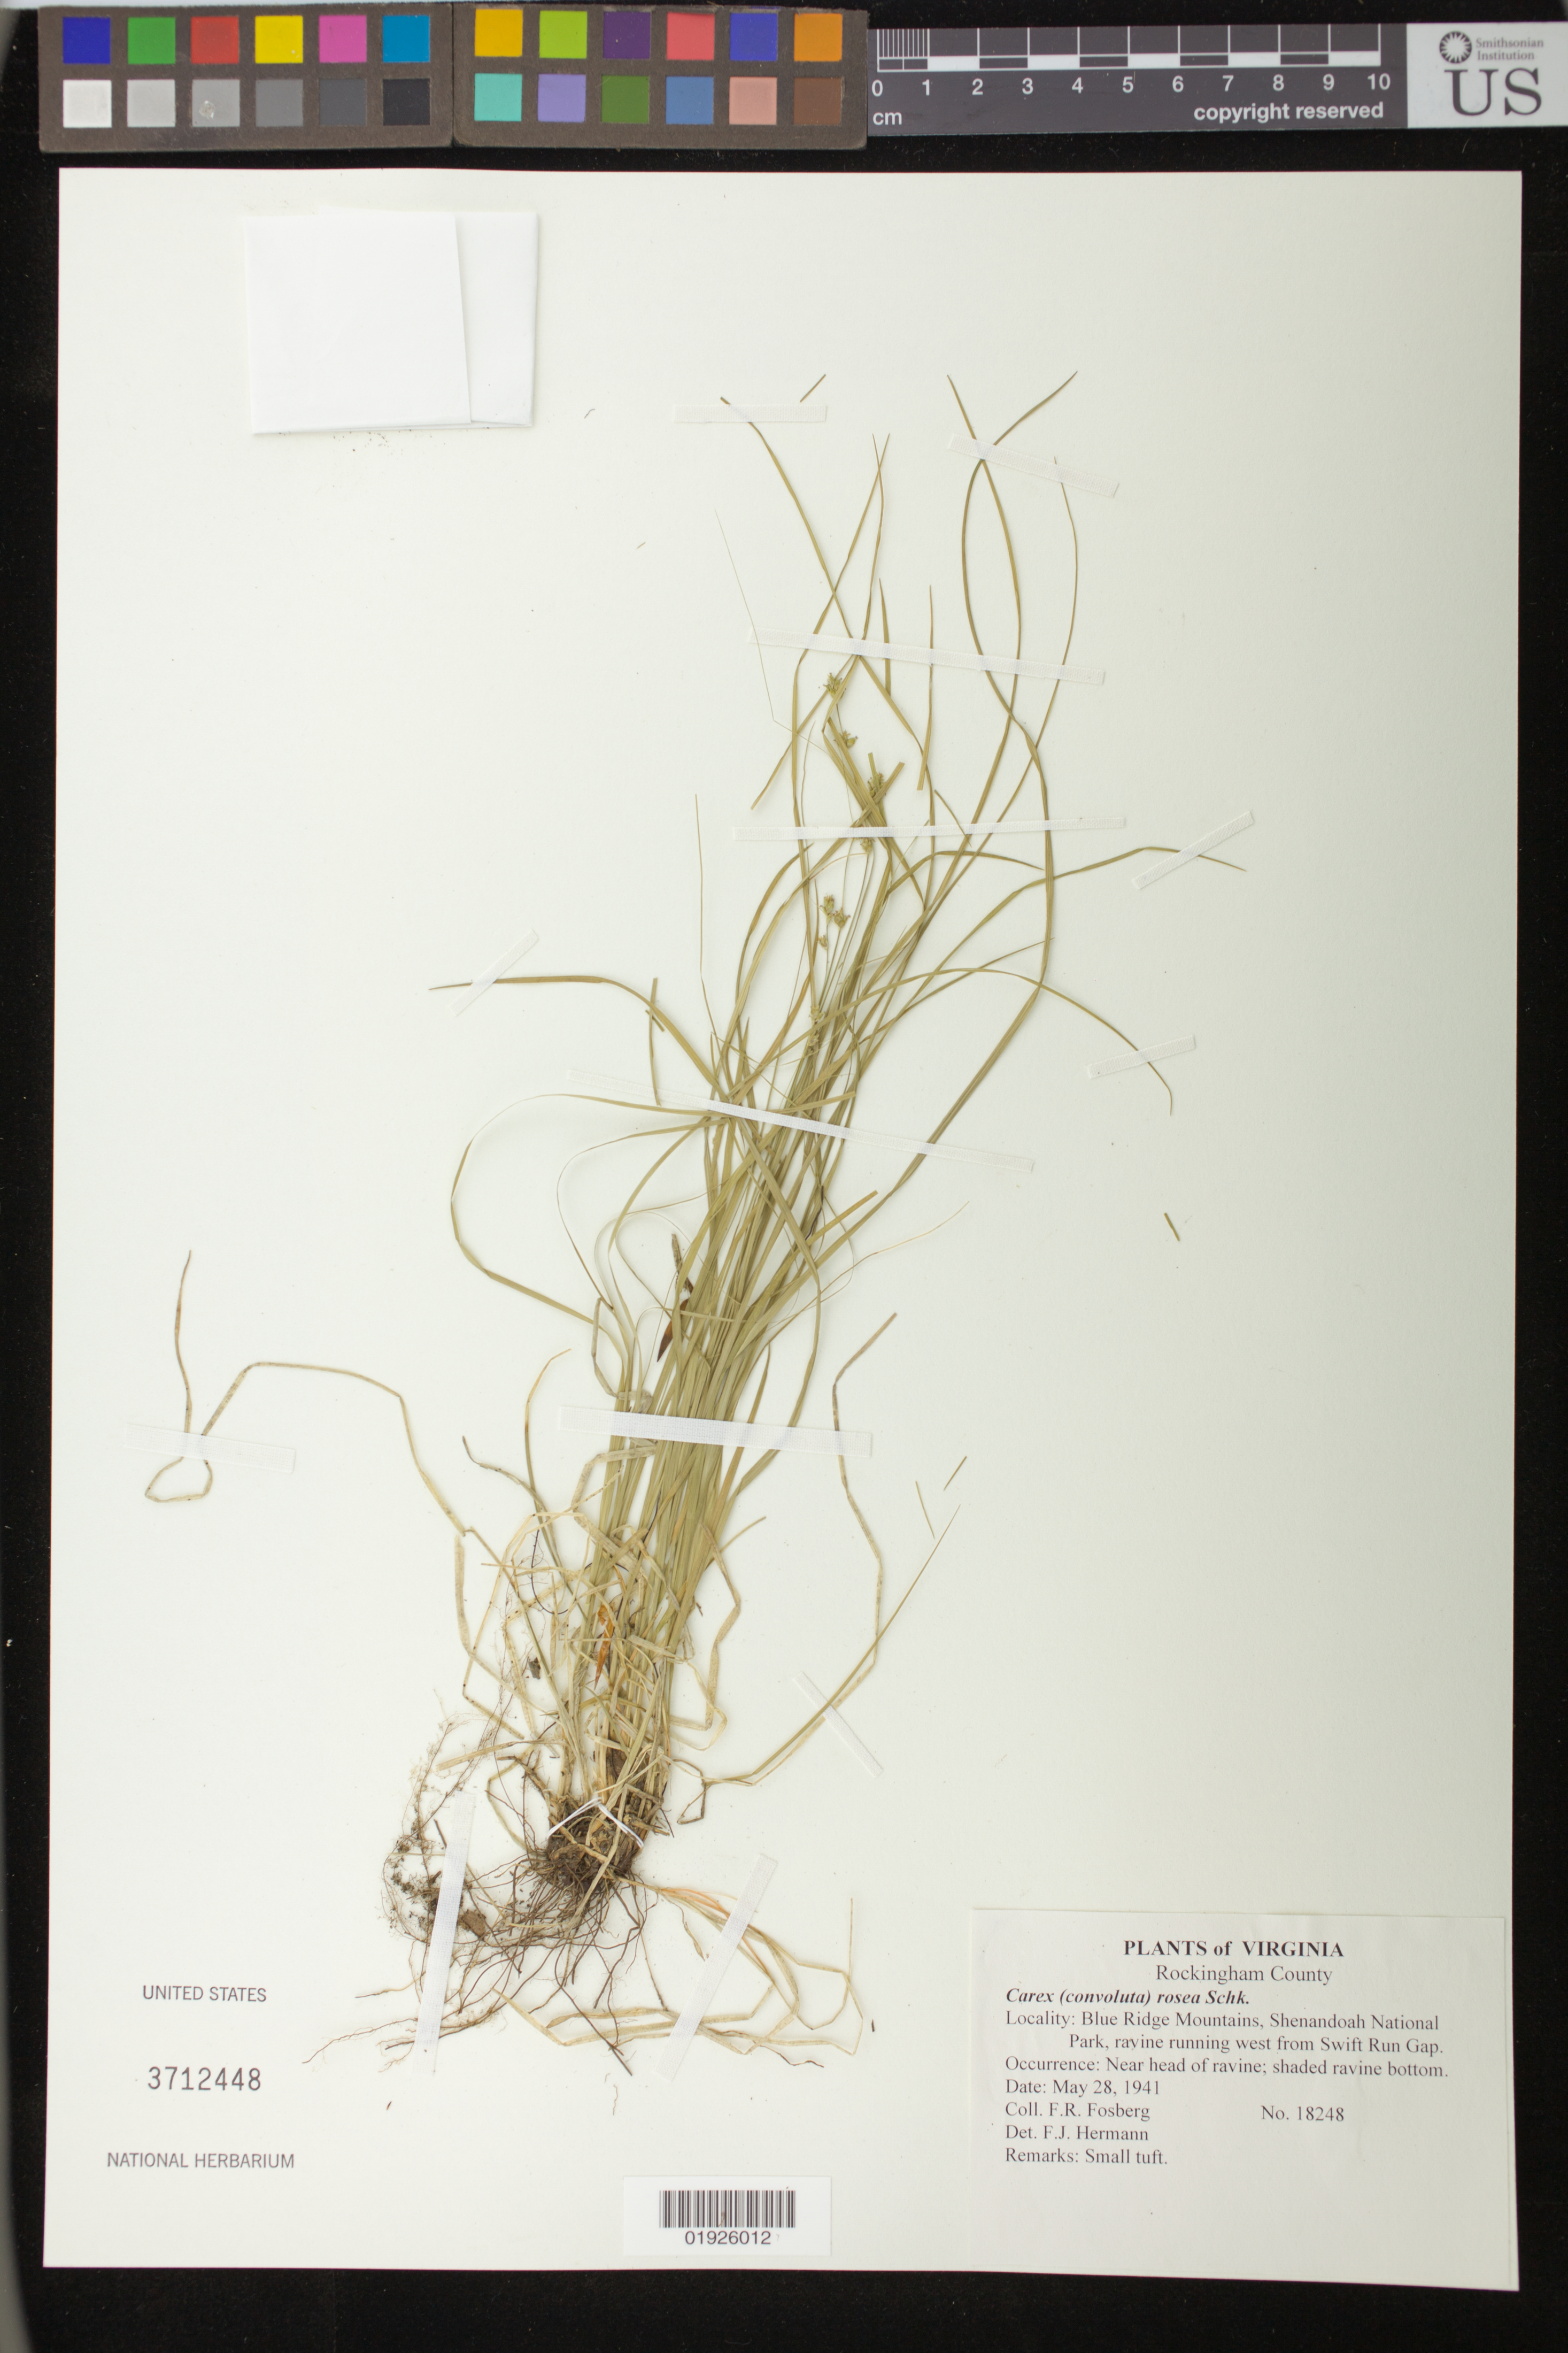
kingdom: Plantae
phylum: Tracheophyta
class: Liliopsida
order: Poales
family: Cyperaceae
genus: Carex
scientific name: Carex rosea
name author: Willd.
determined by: Hermann, F. J.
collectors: F. R. Fosberg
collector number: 18248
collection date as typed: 28 May 1941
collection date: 1941-05-28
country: United States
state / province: Virginia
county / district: Rockingham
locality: Blue Ridge Mountains, Shenandoah National Park, ravine running west from Swift Run Gap.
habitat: Near head of ravine; shaded ravine bottom.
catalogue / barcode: US 3712448